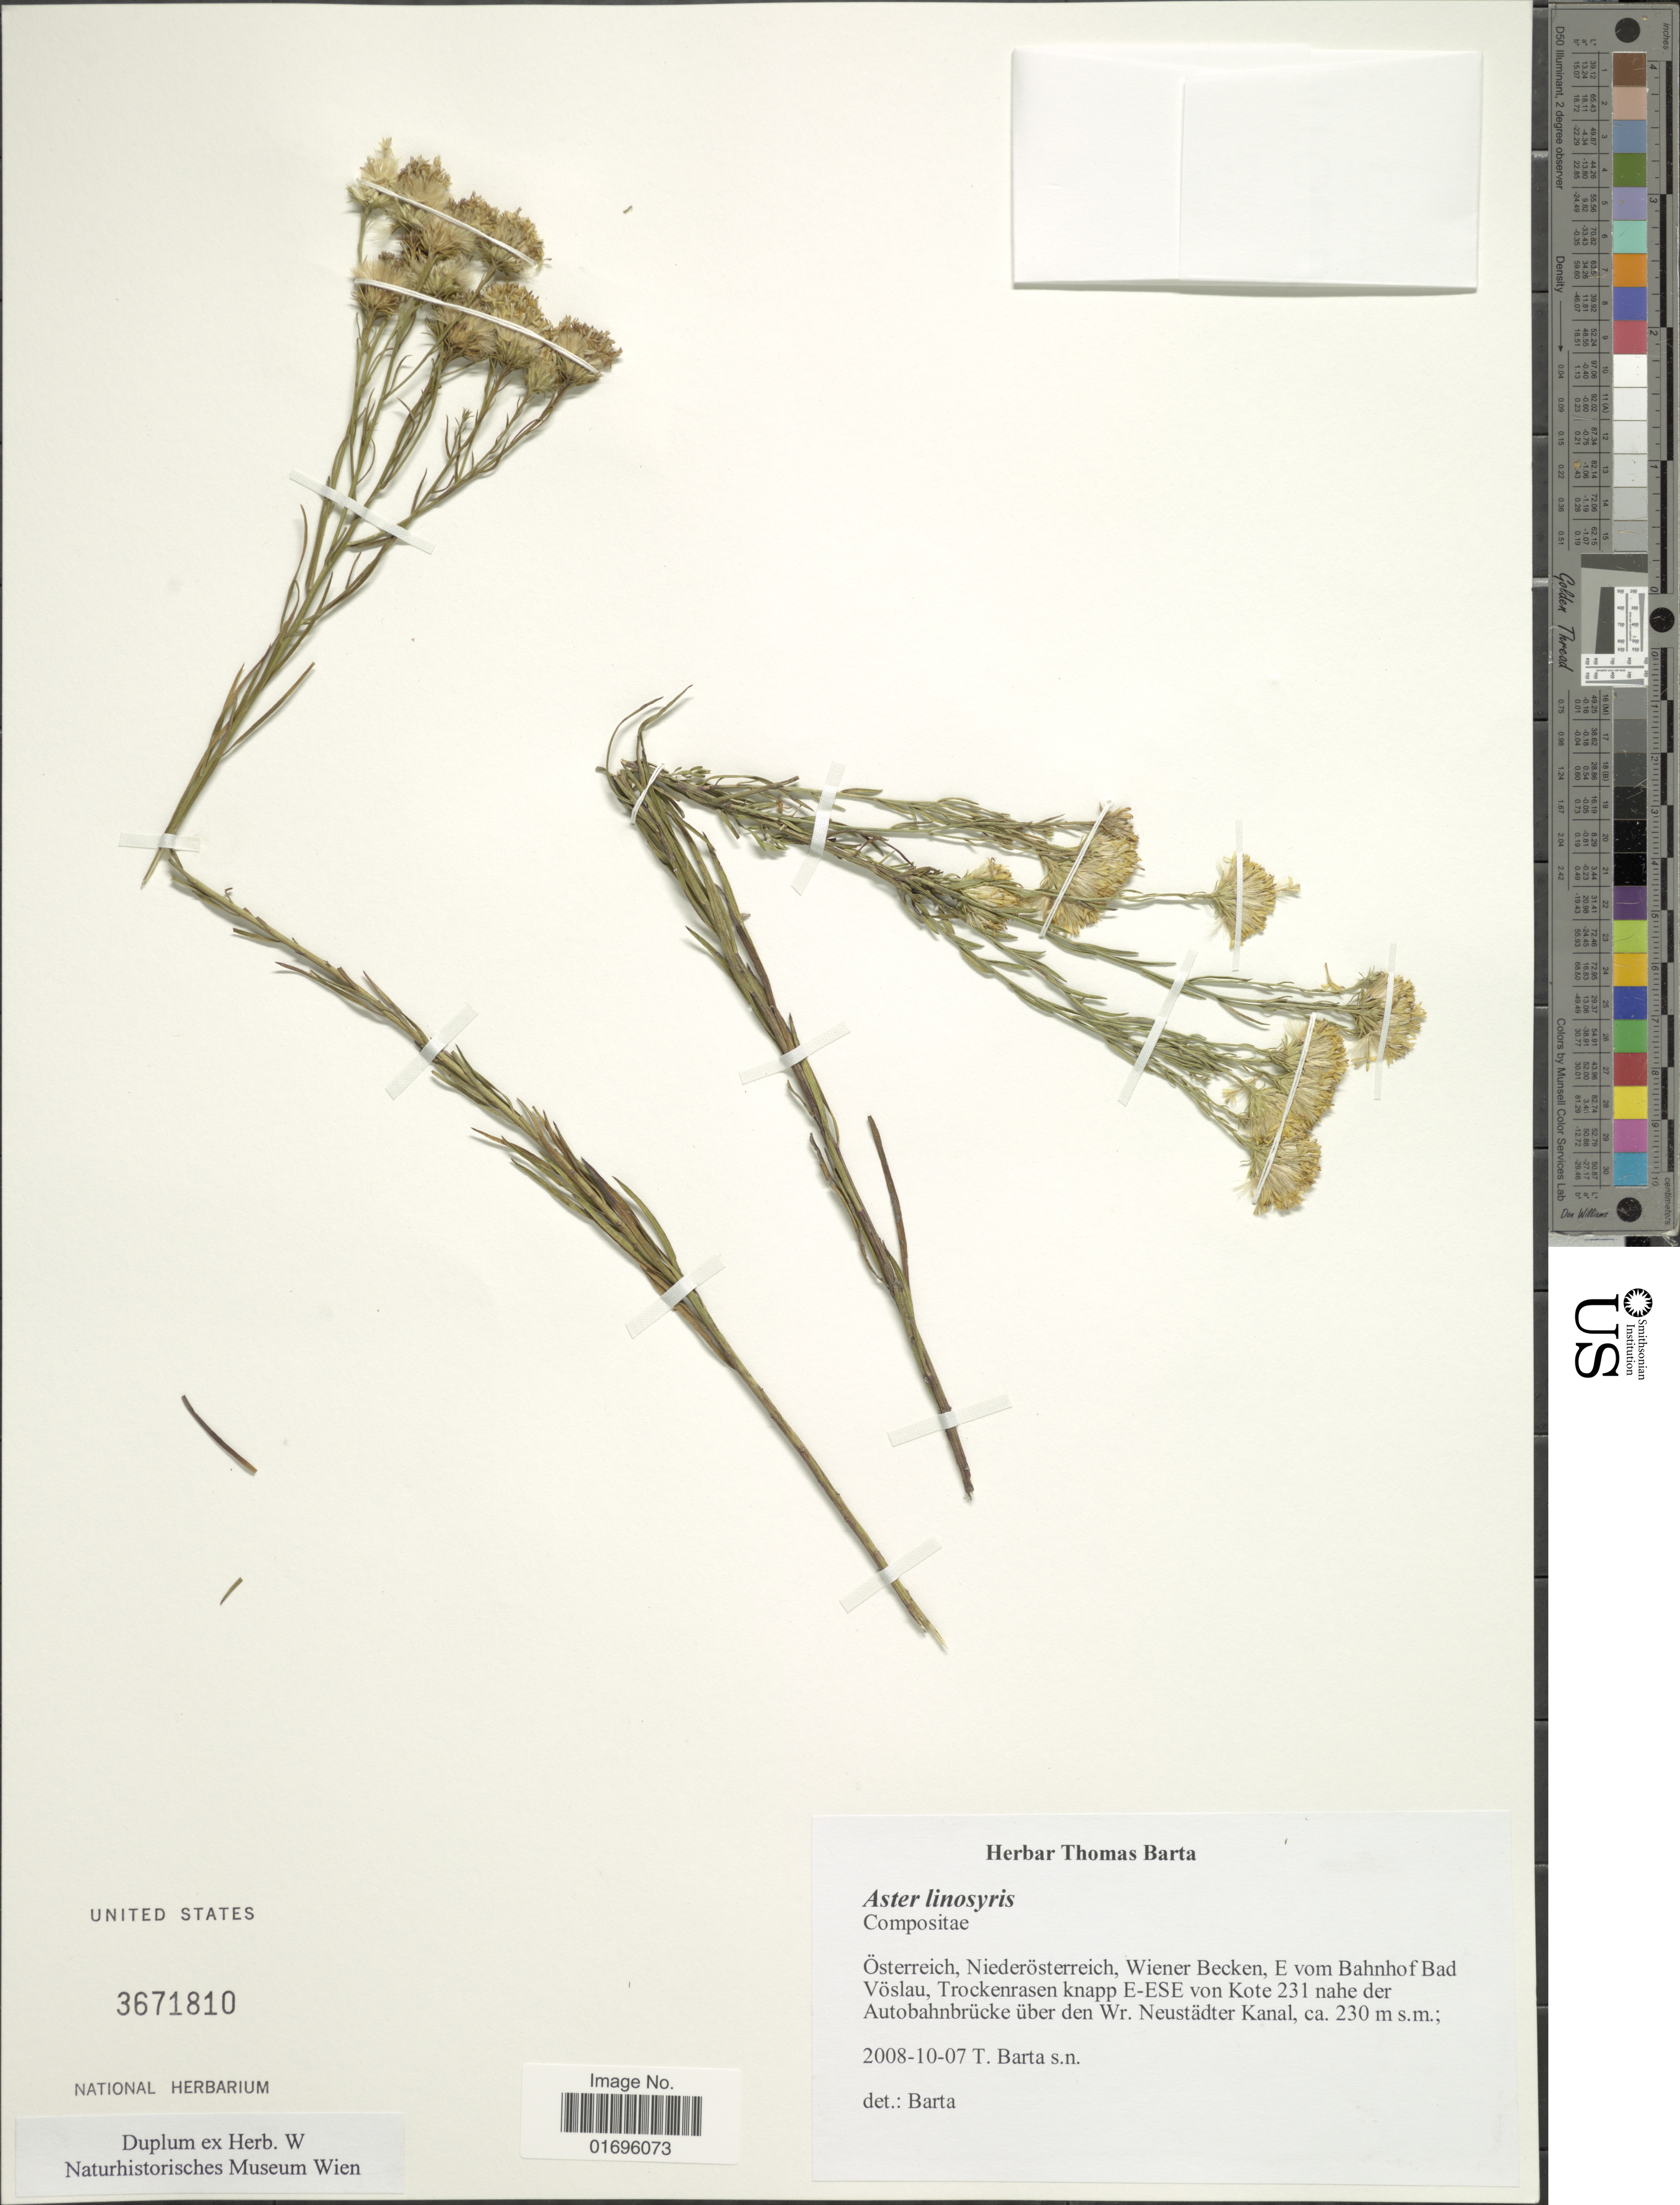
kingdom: Plantae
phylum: Tracheophyta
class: Magnoliopsida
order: Asterales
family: Asteraceae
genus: Galatella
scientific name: Galatella linosyris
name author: (L.) Rchb. f.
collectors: T. Barta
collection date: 2008-10-07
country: Austria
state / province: Niederosterreich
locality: Österreich, Niederösterreich, Wiener Becken, E vom Bahnhof Bad Vöslau, Trockenrasen knapp E-ESE von Kote 231 nahe der Autobahnbrücke über den Wr. Neustädter Kanal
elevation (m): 230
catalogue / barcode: US 3671810